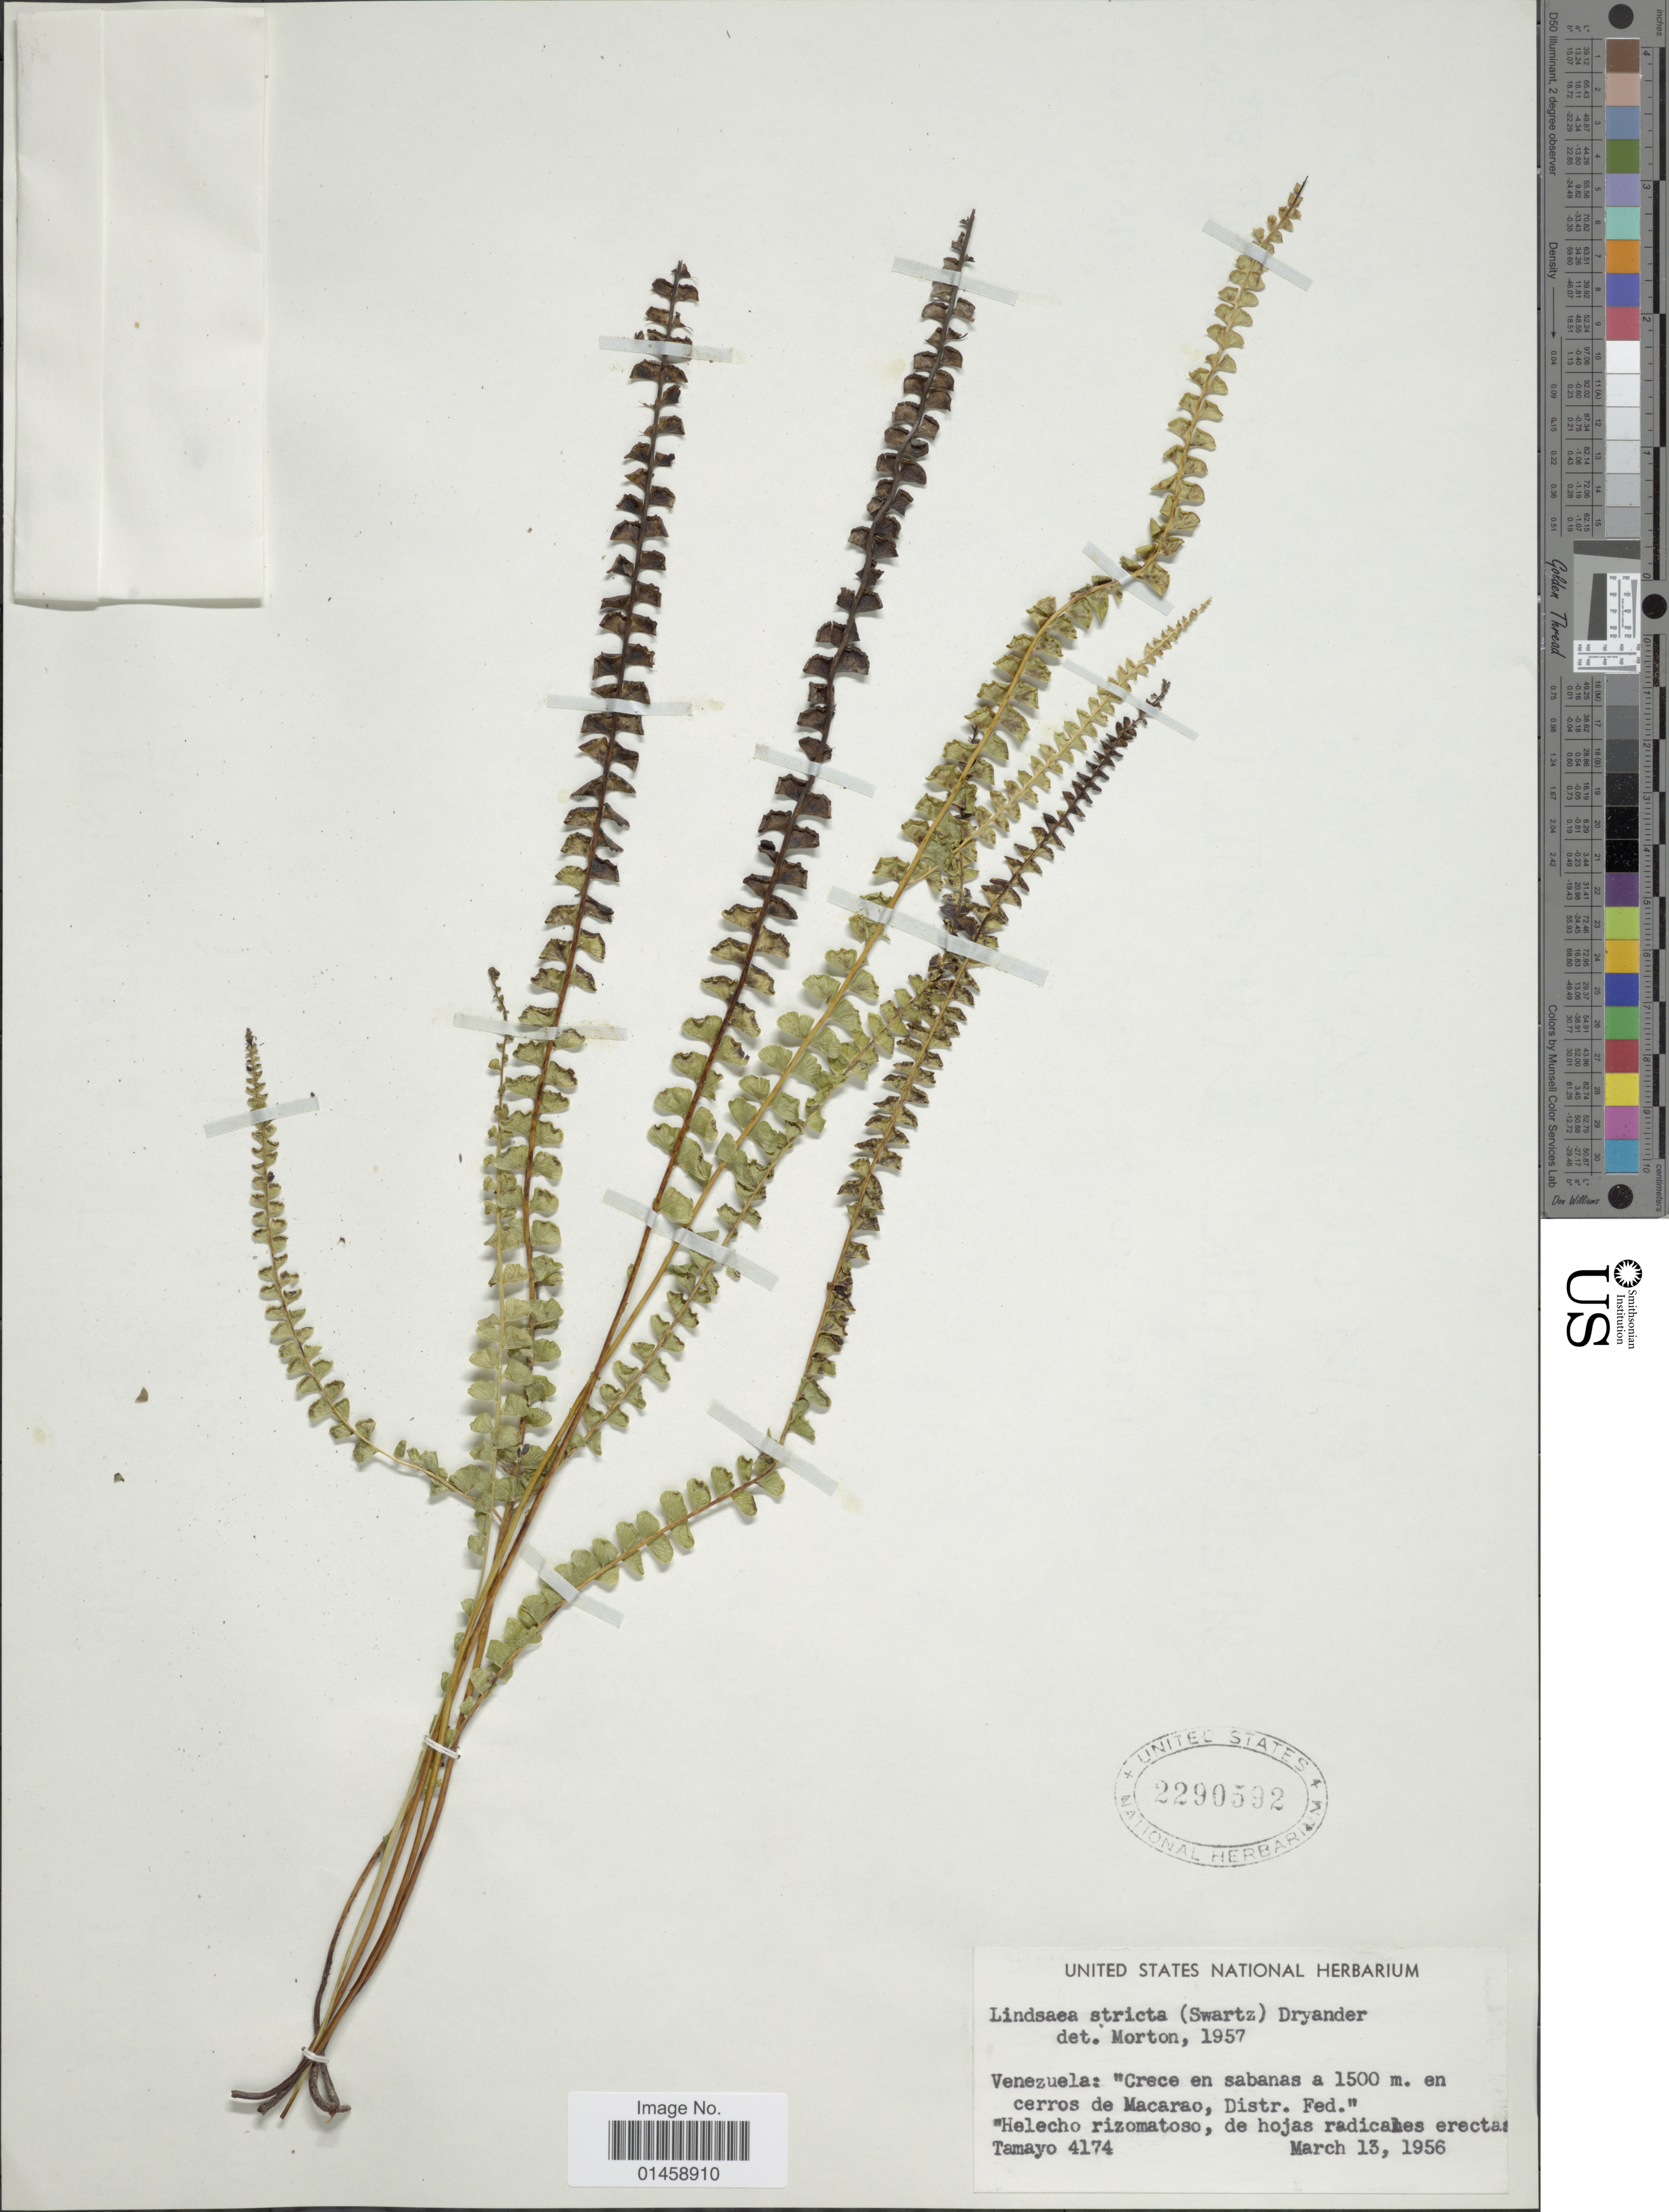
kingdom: Plantae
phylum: Tracheophyta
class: Polypodiopsida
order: Polypodiales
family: Lindsaeaceae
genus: Lindsaea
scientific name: Lindsaea stricta f. stricta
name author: (Sw.) Dryand.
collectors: -. Tamayo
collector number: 4174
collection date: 1956-03-13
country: Venezuela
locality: Grece en sabanas en cerros de Macarao. Distr. Fed.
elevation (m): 1500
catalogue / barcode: US 2290592